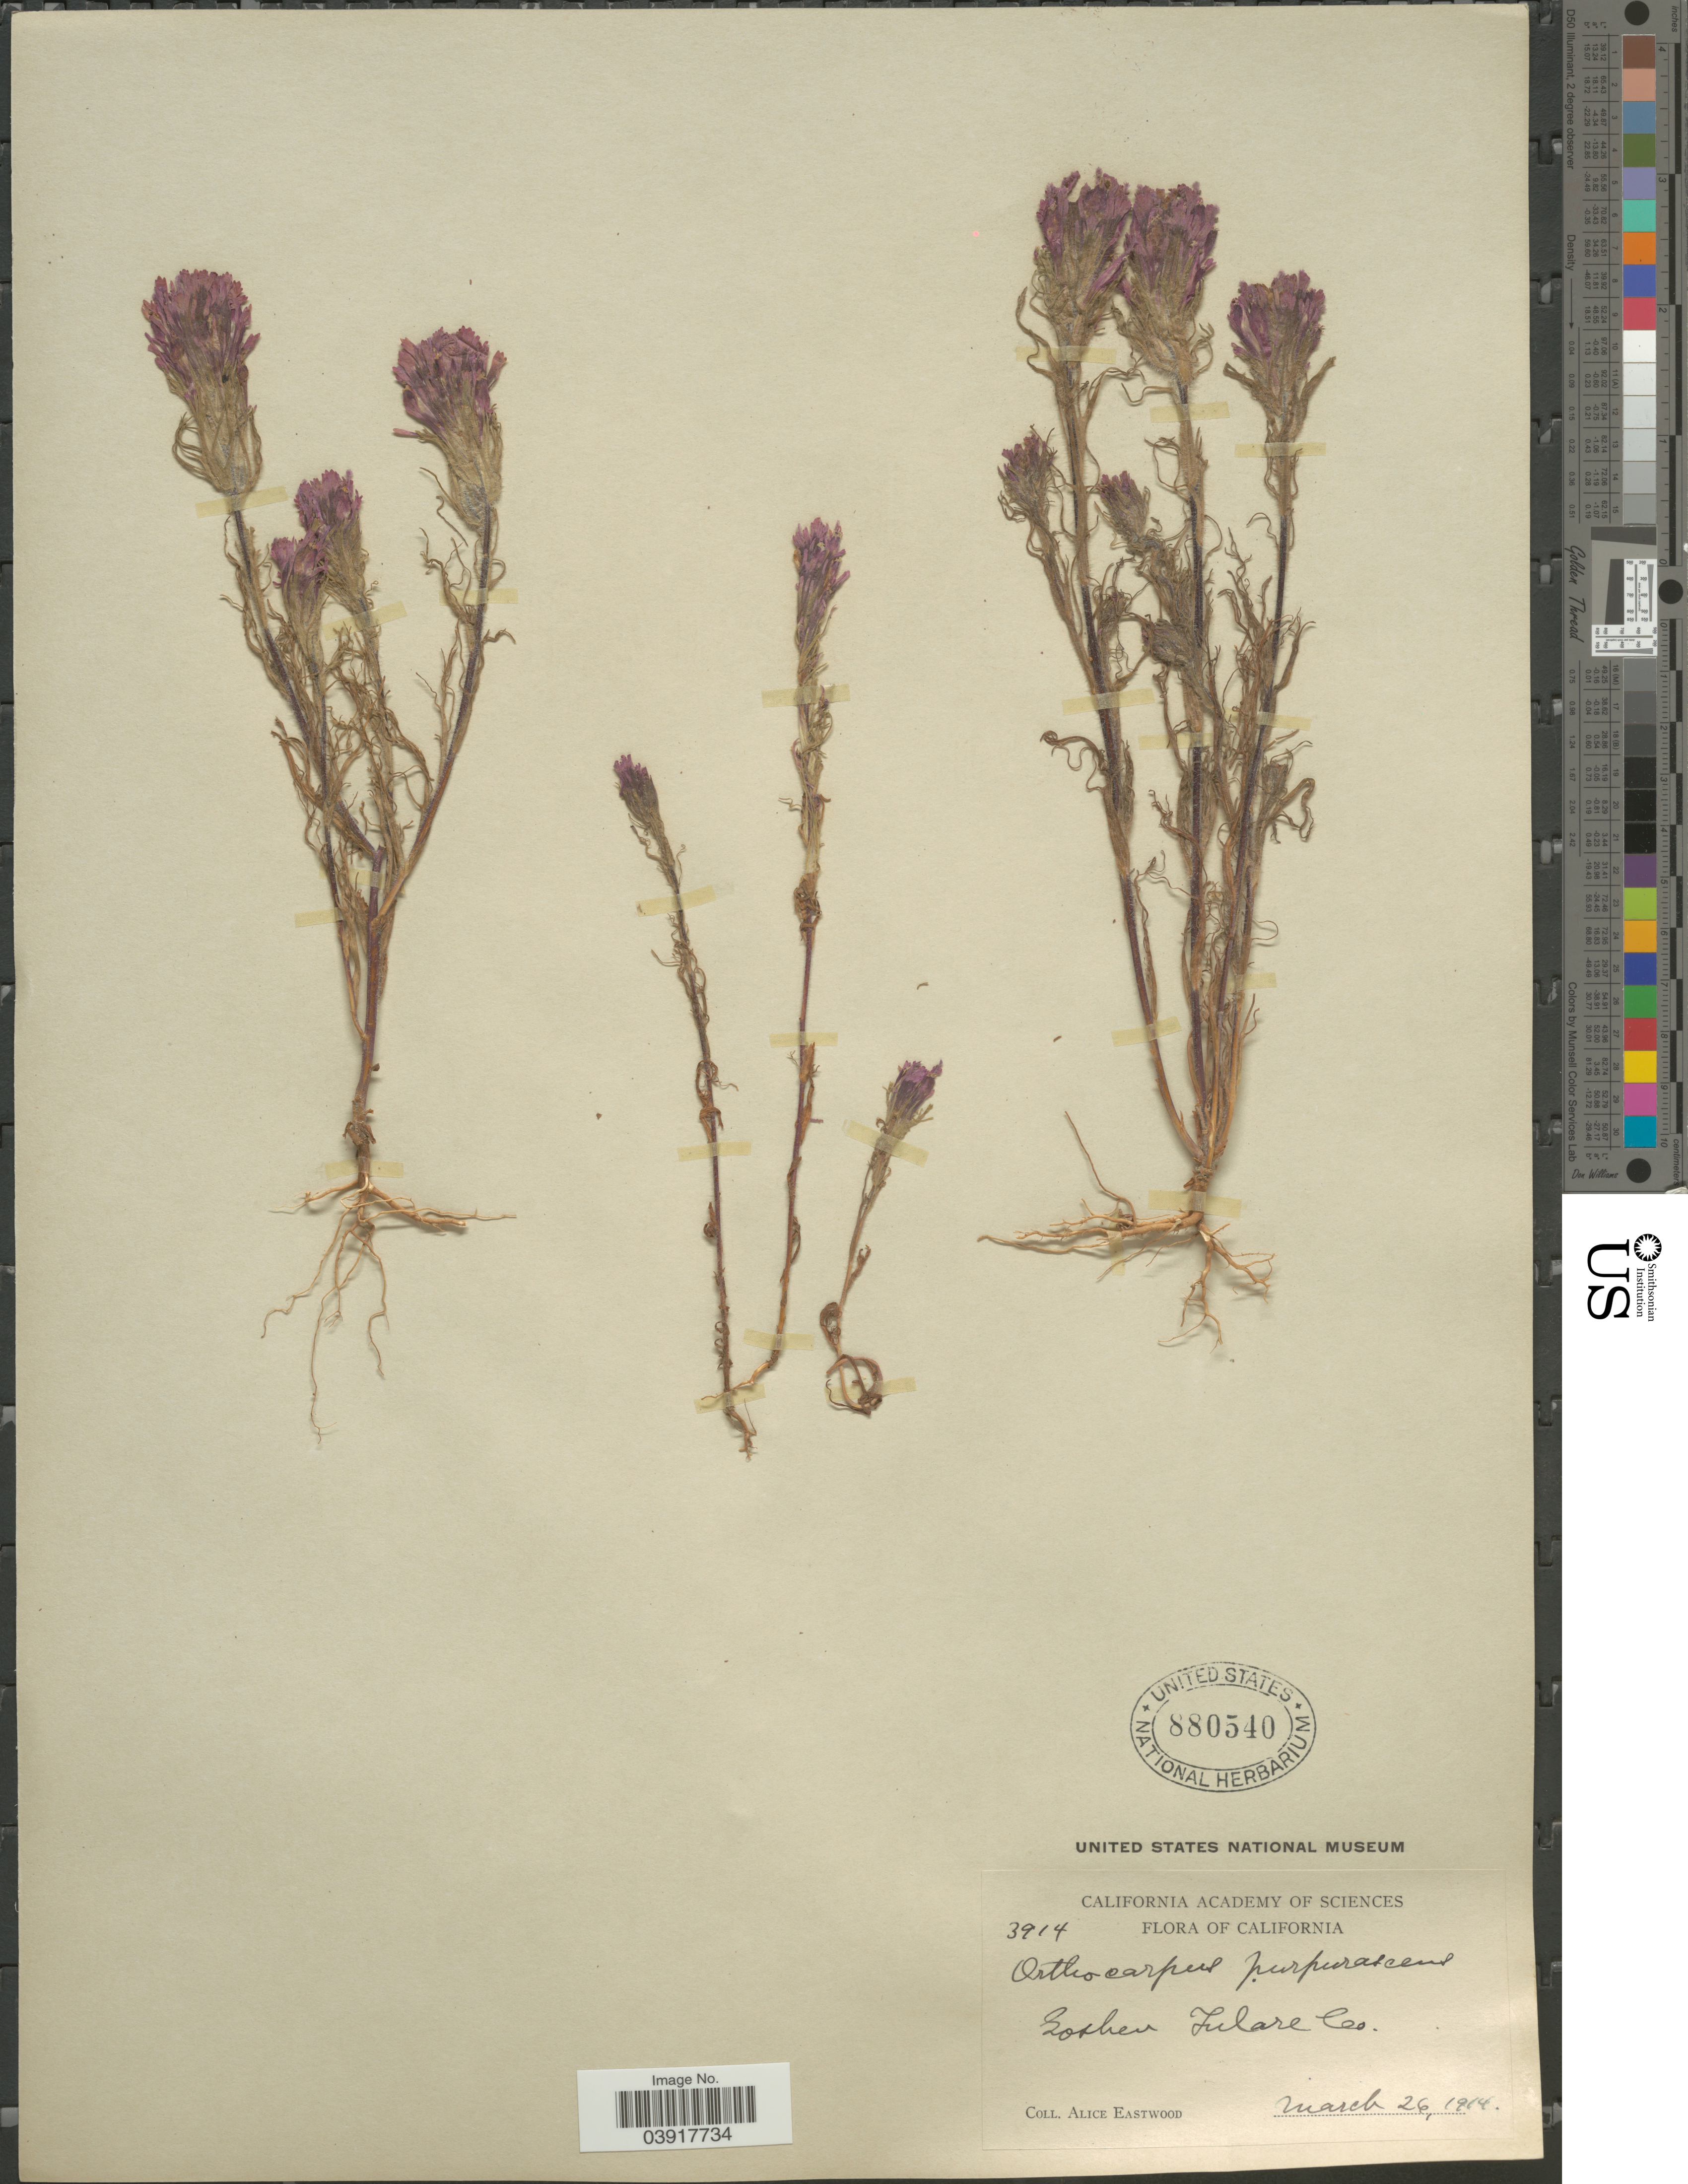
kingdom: Plantae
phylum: Tracheophyta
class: Magnoliopsida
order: Lamiales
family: Orobanchaceae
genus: Orthocarpus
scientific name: Orthocarpus purpurascens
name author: Benth.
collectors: A. Eastwood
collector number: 3914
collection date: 1914-03-26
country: United States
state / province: California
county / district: Tulare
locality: Goshen Tulare Co.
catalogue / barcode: US 880540